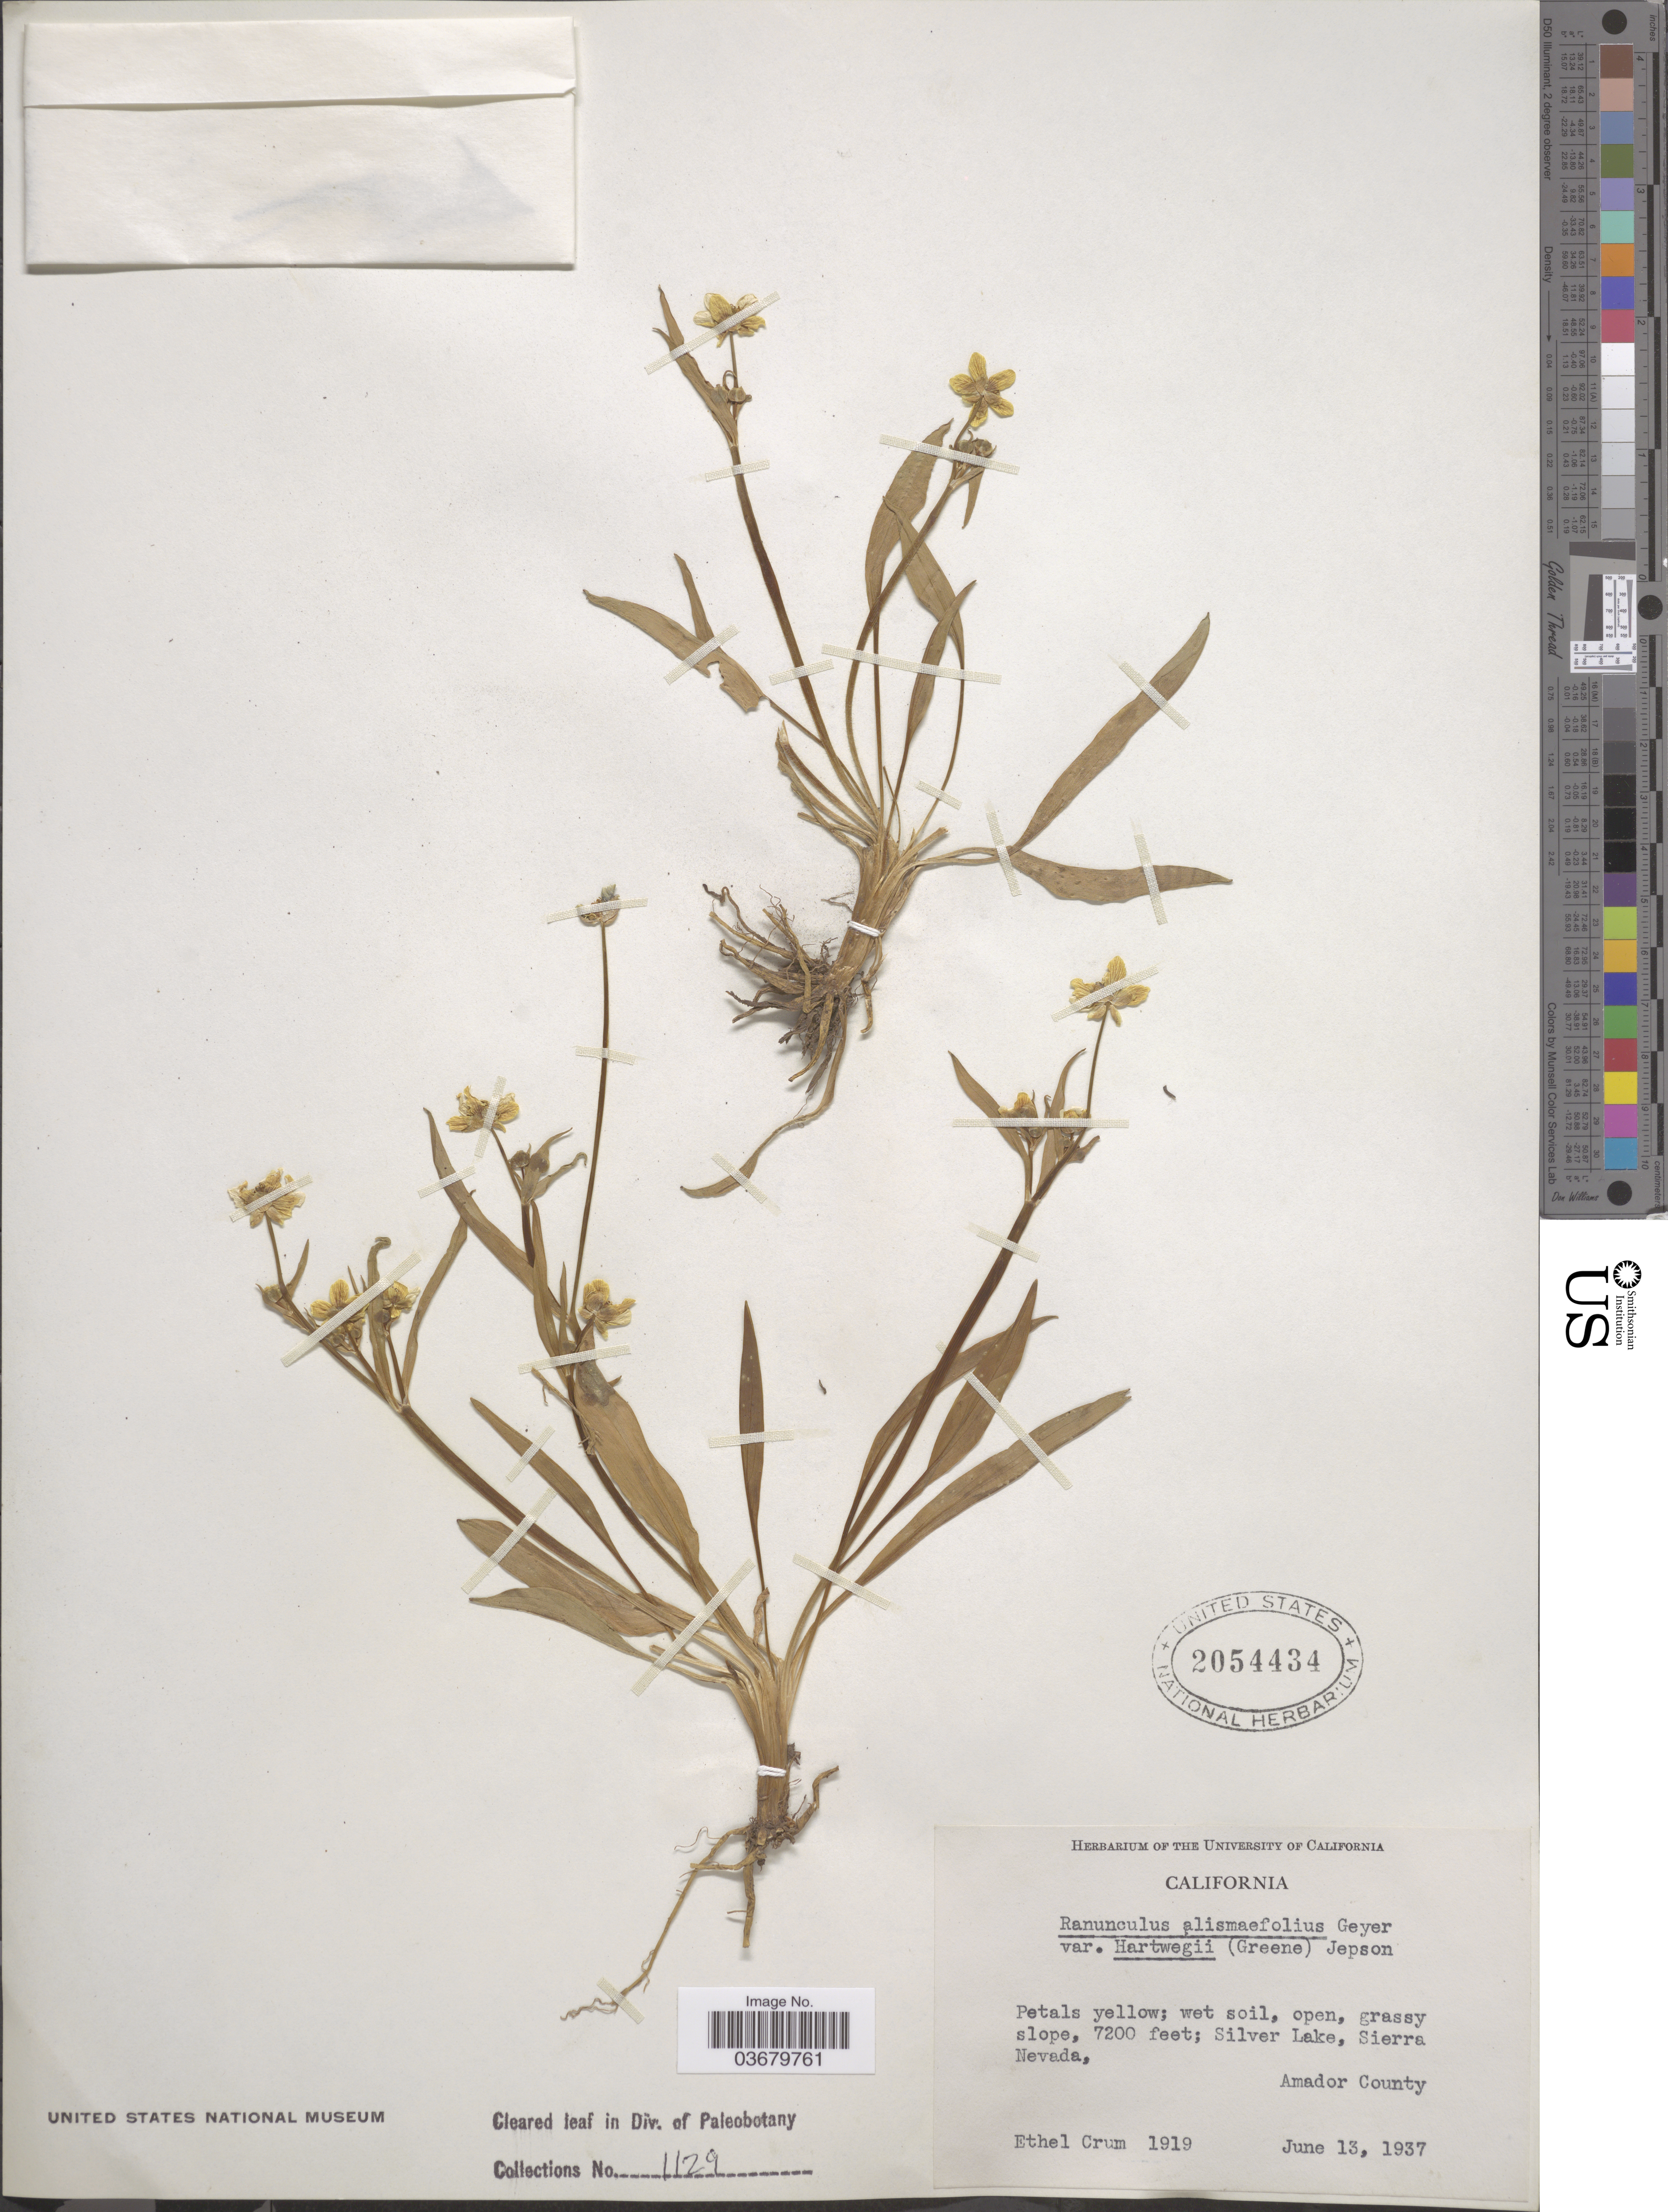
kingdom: Plantae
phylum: Tracheophyta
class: Magnoliopsida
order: Ranunculales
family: Ranunculaceae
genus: Ranunculus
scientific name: Ranunculus alismifolius var. hartwegii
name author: (Greene) Jeps.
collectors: E. K. Crum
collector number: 1919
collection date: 1937-06-13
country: United States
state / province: California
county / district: Amador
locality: Silver Lake, Sierra Nevada, Amador County.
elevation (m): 2195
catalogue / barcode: US 2054434